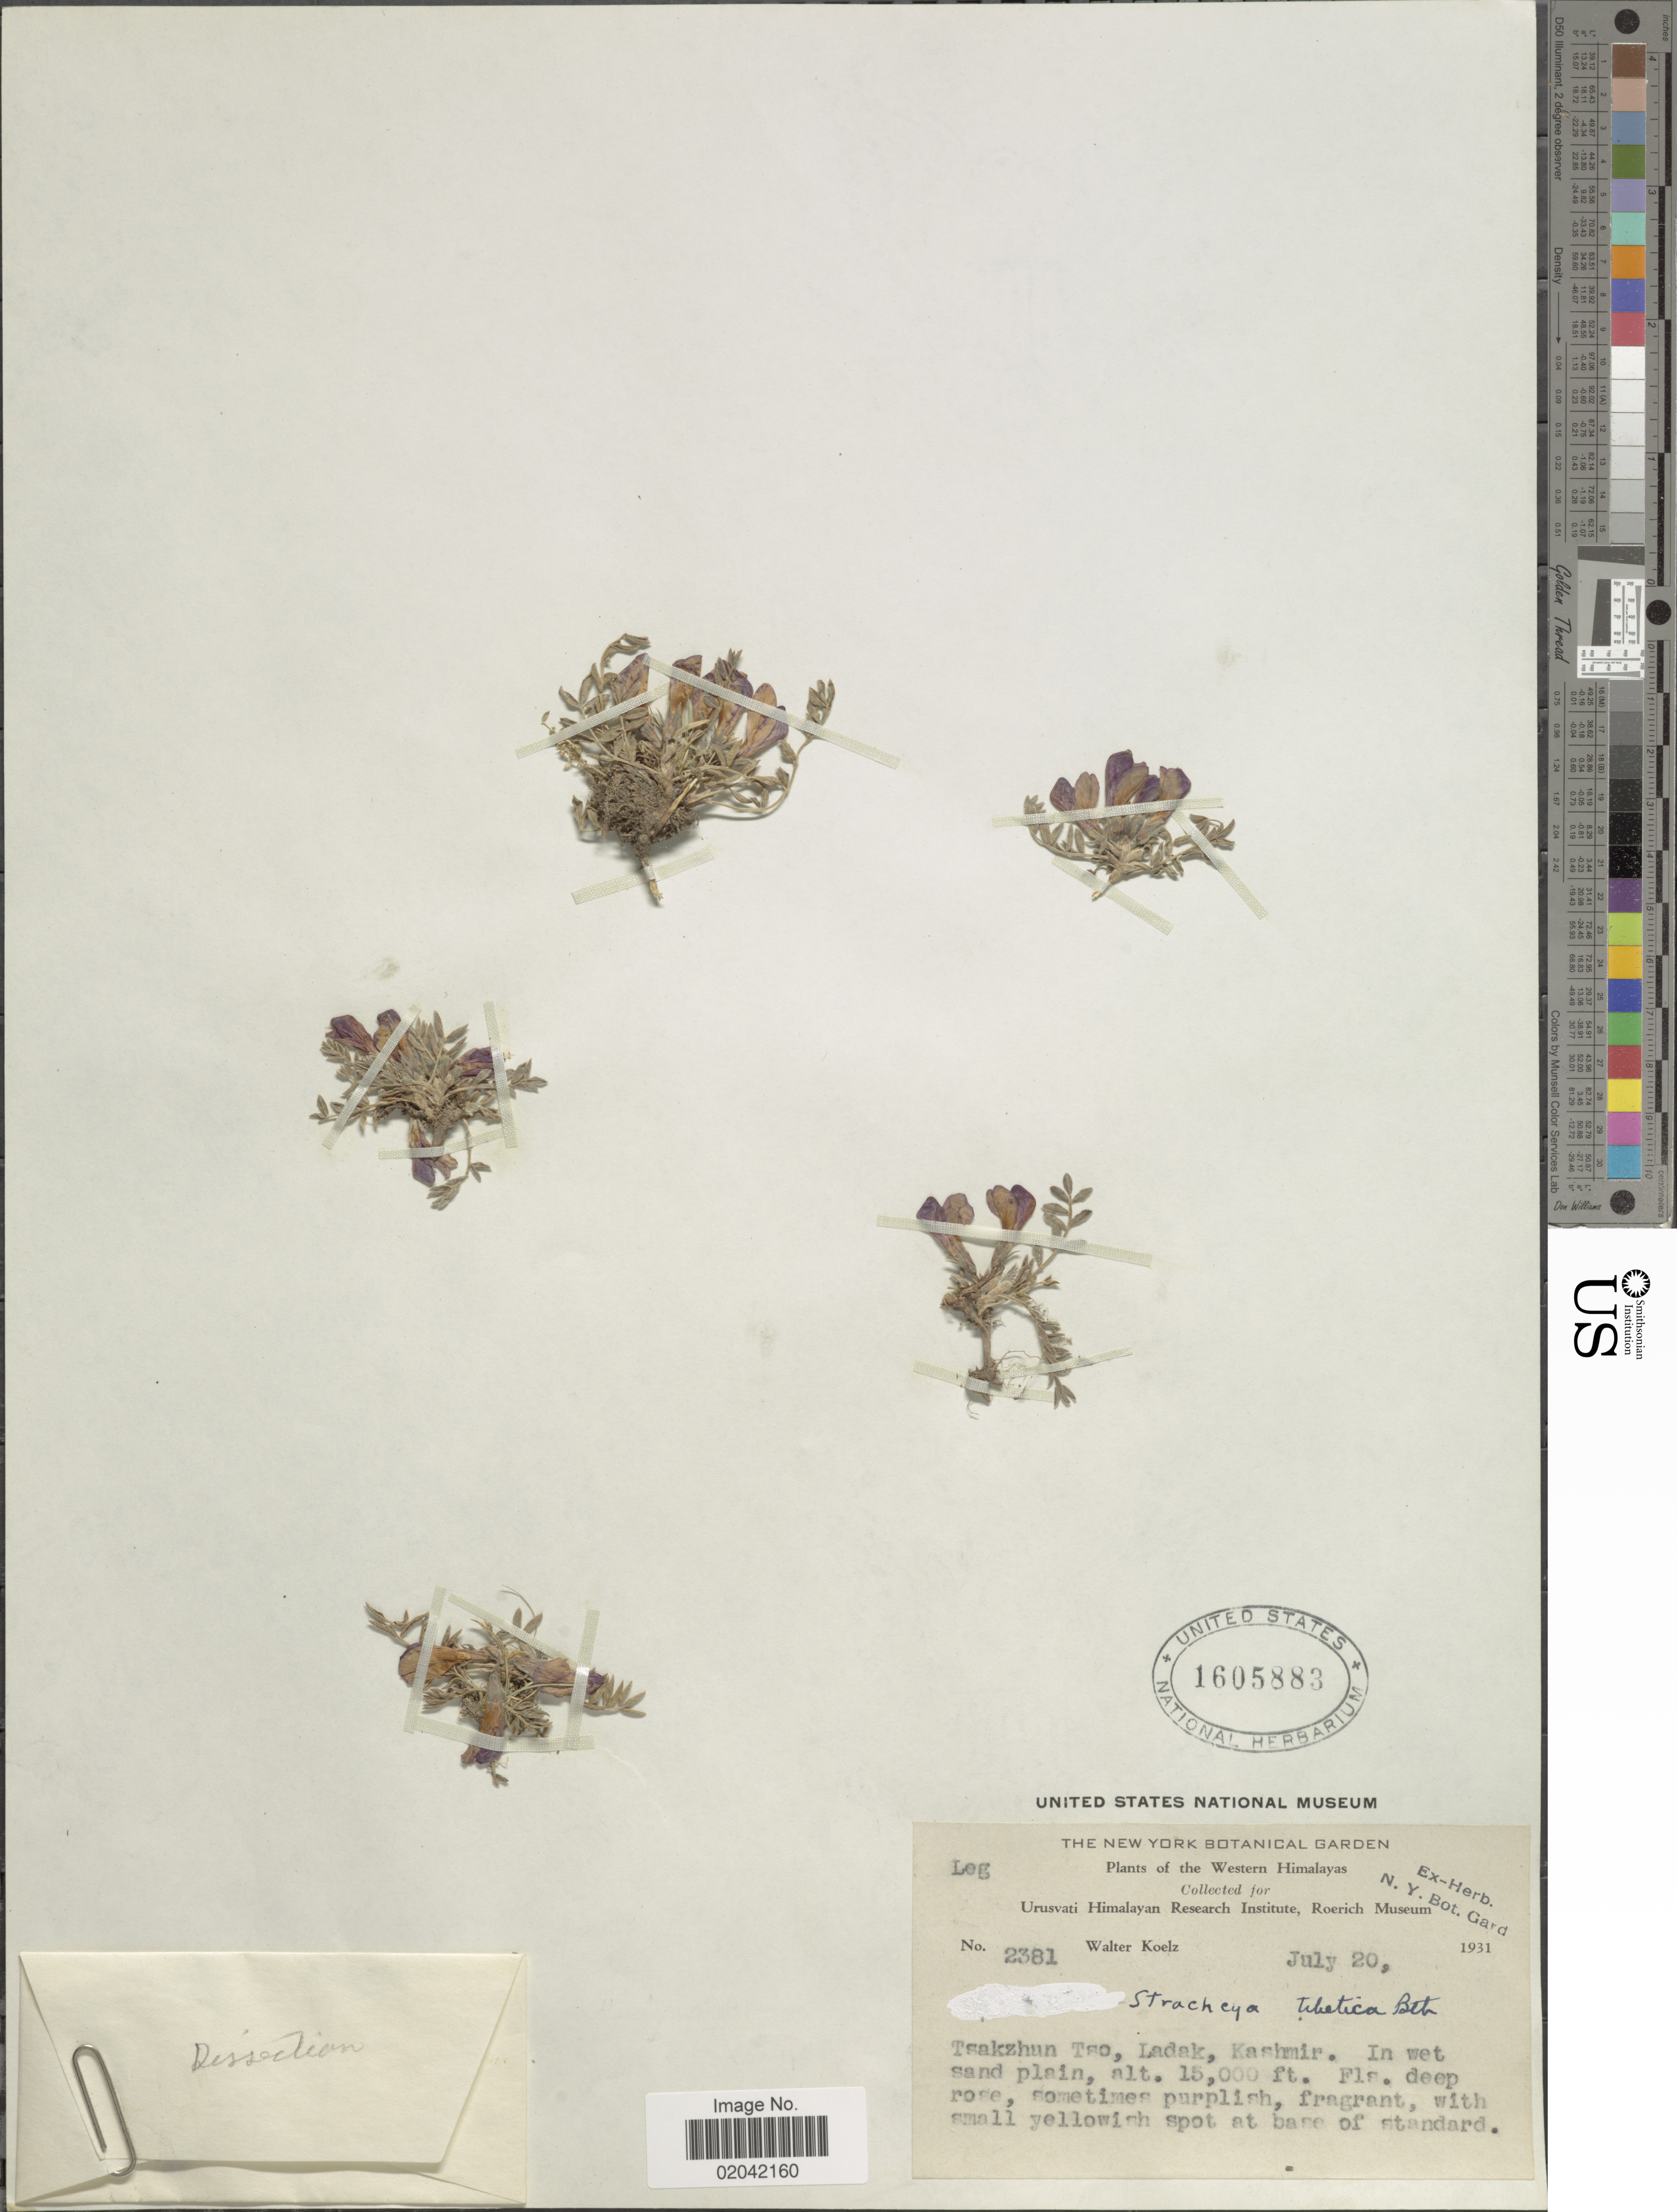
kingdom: Plantae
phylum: Tracheophyta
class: Magnoliopsida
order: Fabales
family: Fabaceae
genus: Hedysarum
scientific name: Hedysarum tibeticum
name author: (Benth.) B.H.Choi & H. Ohashi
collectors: W. N. Koelz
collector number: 2381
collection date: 1931-07-20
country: India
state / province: Ladakh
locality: Western Himalayas. Tsakzhun Tso, Ladak, Kashmir.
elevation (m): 4572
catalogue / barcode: US 1605883